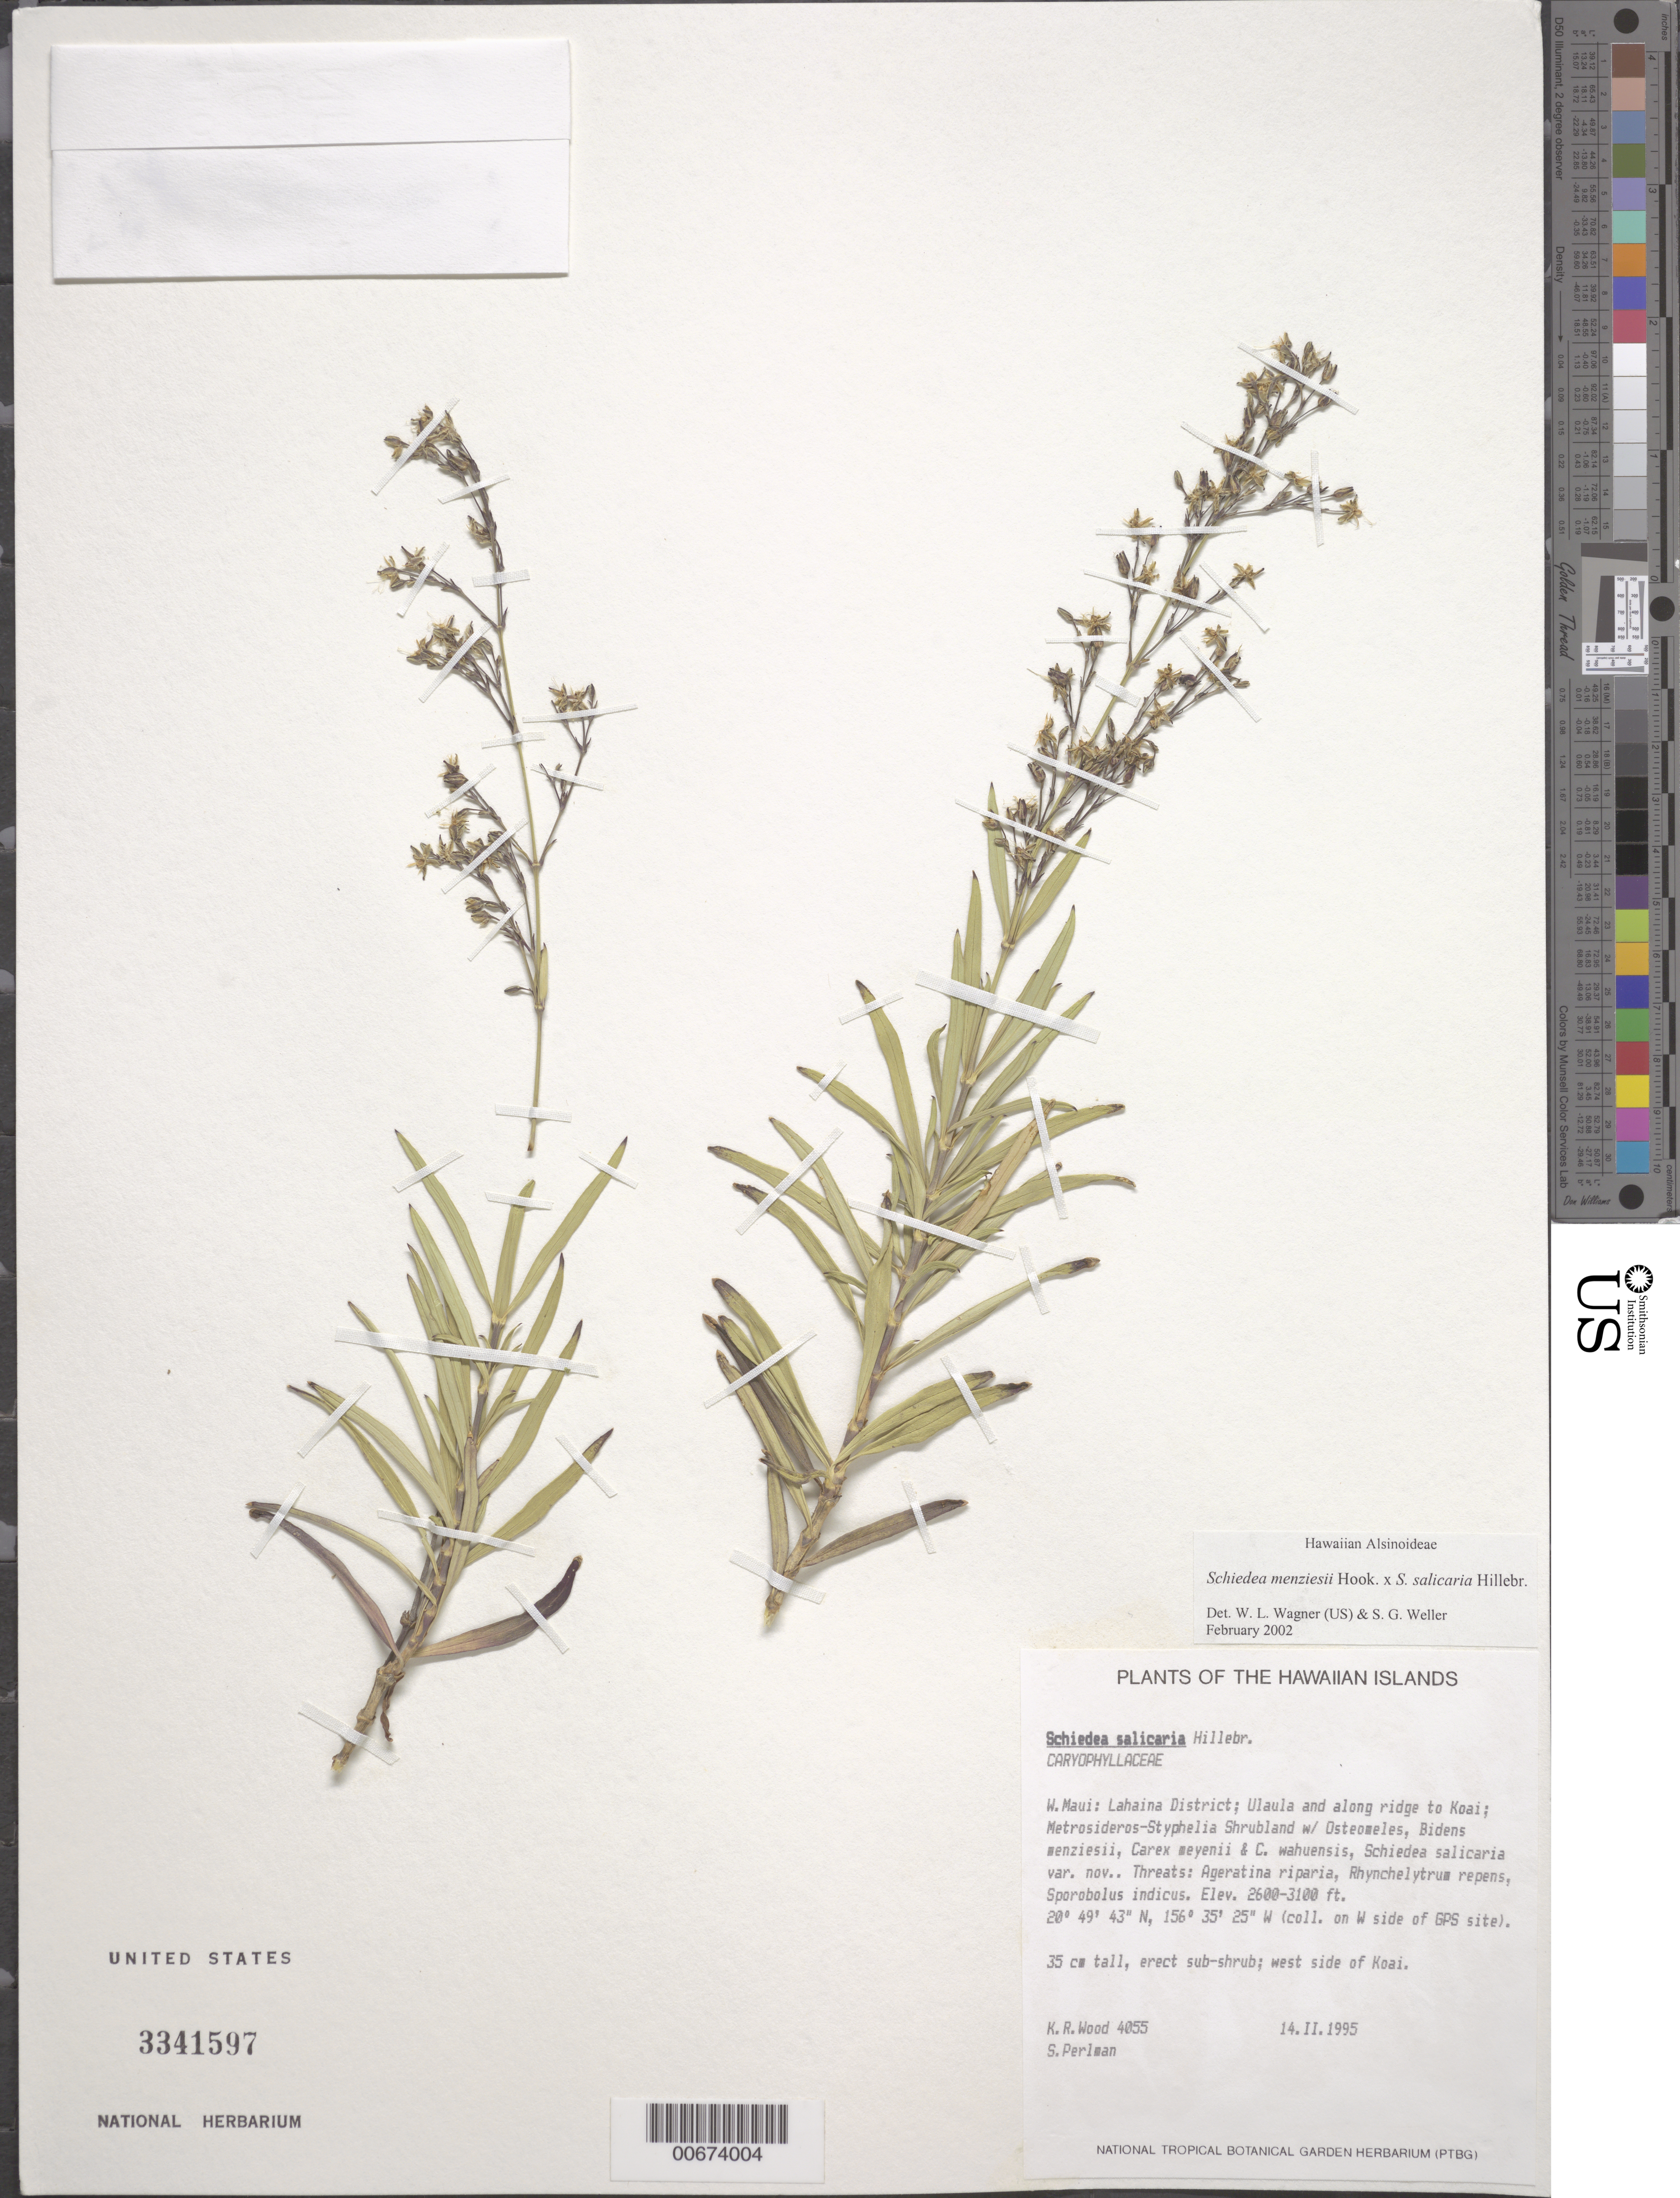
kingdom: Plantae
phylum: Tracheophyta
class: Magnoliopsida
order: Caryophyllales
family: Caryophyllaceae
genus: Schiedea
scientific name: Schiedea menziesii x S. salicaria Hillebr.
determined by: Wagner, W. L.; Weller, Stephen G.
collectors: K. R. Wood & S. P. Perlman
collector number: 4055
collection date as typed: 14 Feb 1995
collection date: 1995-02-14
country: United States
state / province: Hawaii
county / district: Maui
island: Maui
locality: West Maui, Lahaina District, Ulaula and along ridge to Koai, W side of Koai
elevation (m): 792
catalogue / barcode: US 3341597